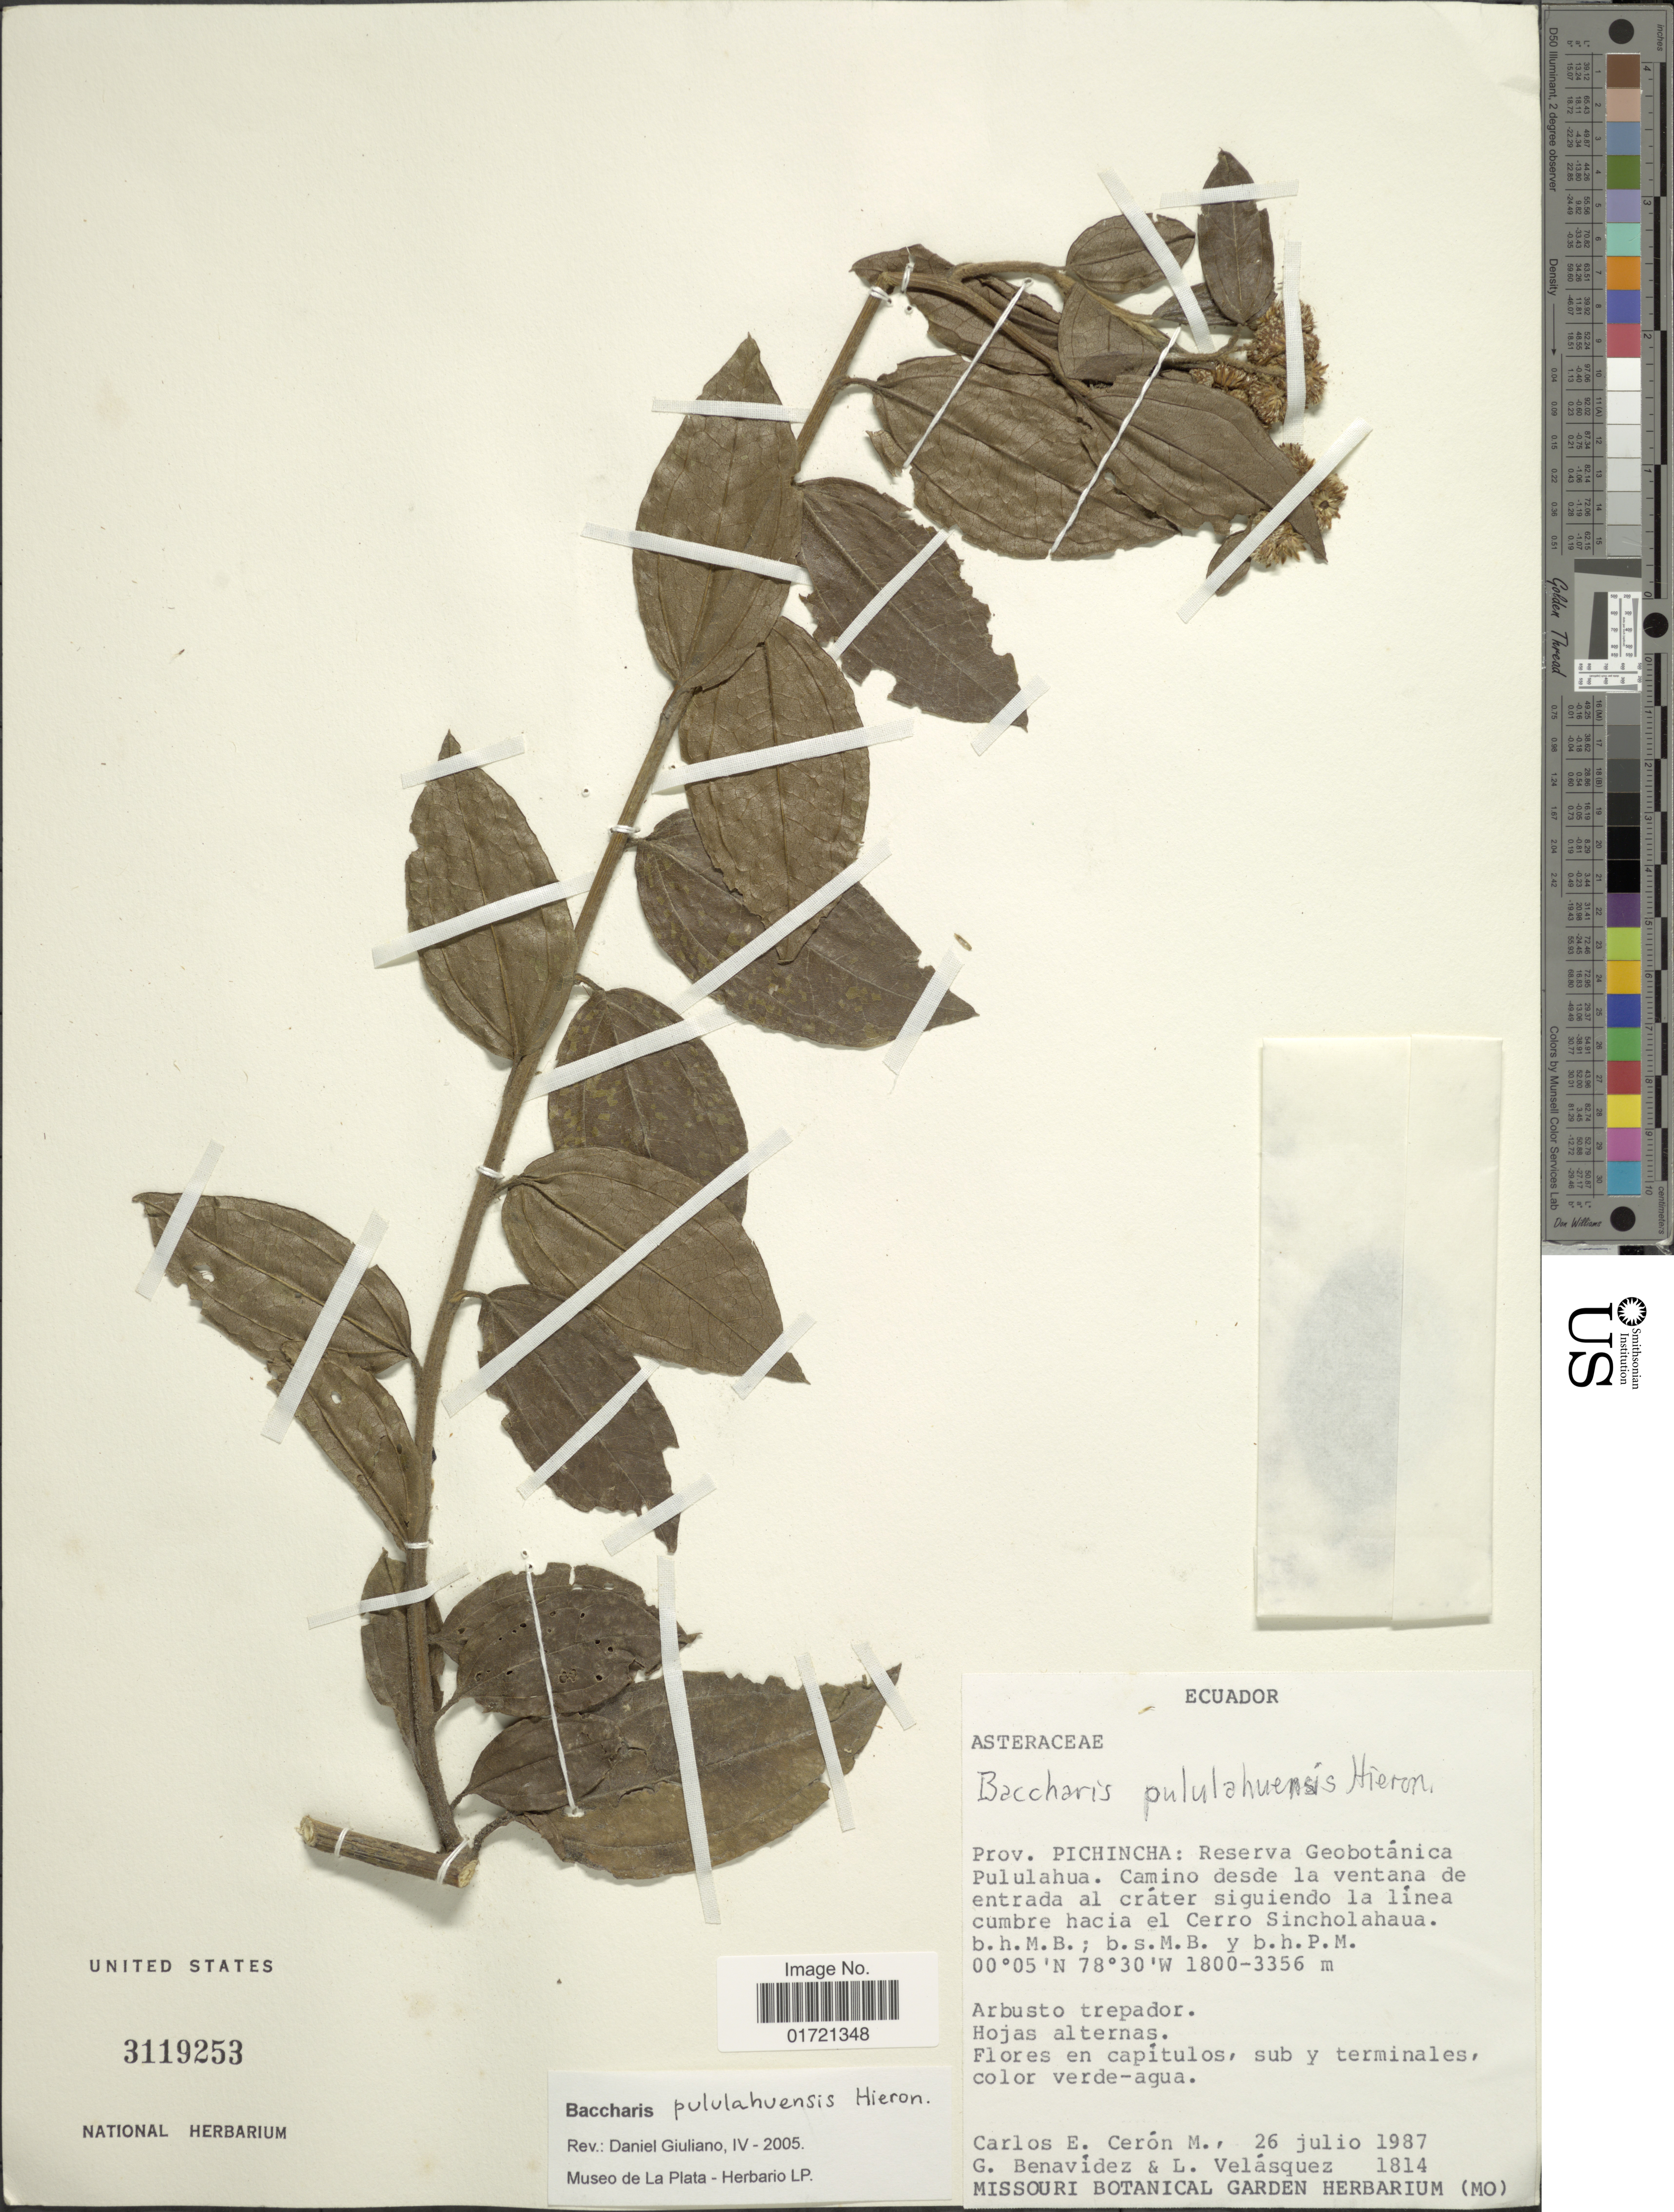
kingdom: Plantae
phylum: Tracheophyta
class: Magnoliopsida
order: Asterales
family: Asteraceae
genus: Baccharis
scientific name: Baccharis pululahuensis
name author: Hieron.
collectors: C. E. Cerón M., G. Benavidez & L. Velasquez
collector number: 1814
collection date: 1987-07-26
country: Ecuador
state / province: Pichincha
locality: Prov. Pichincha: Reserva Geobotánica Pululahua. Camino desde la ventana de entrada al cr5ter siguiendo la línea cumbre hacia el Cerro Sincholahaua.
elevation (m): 1800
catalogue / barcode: US 3119253